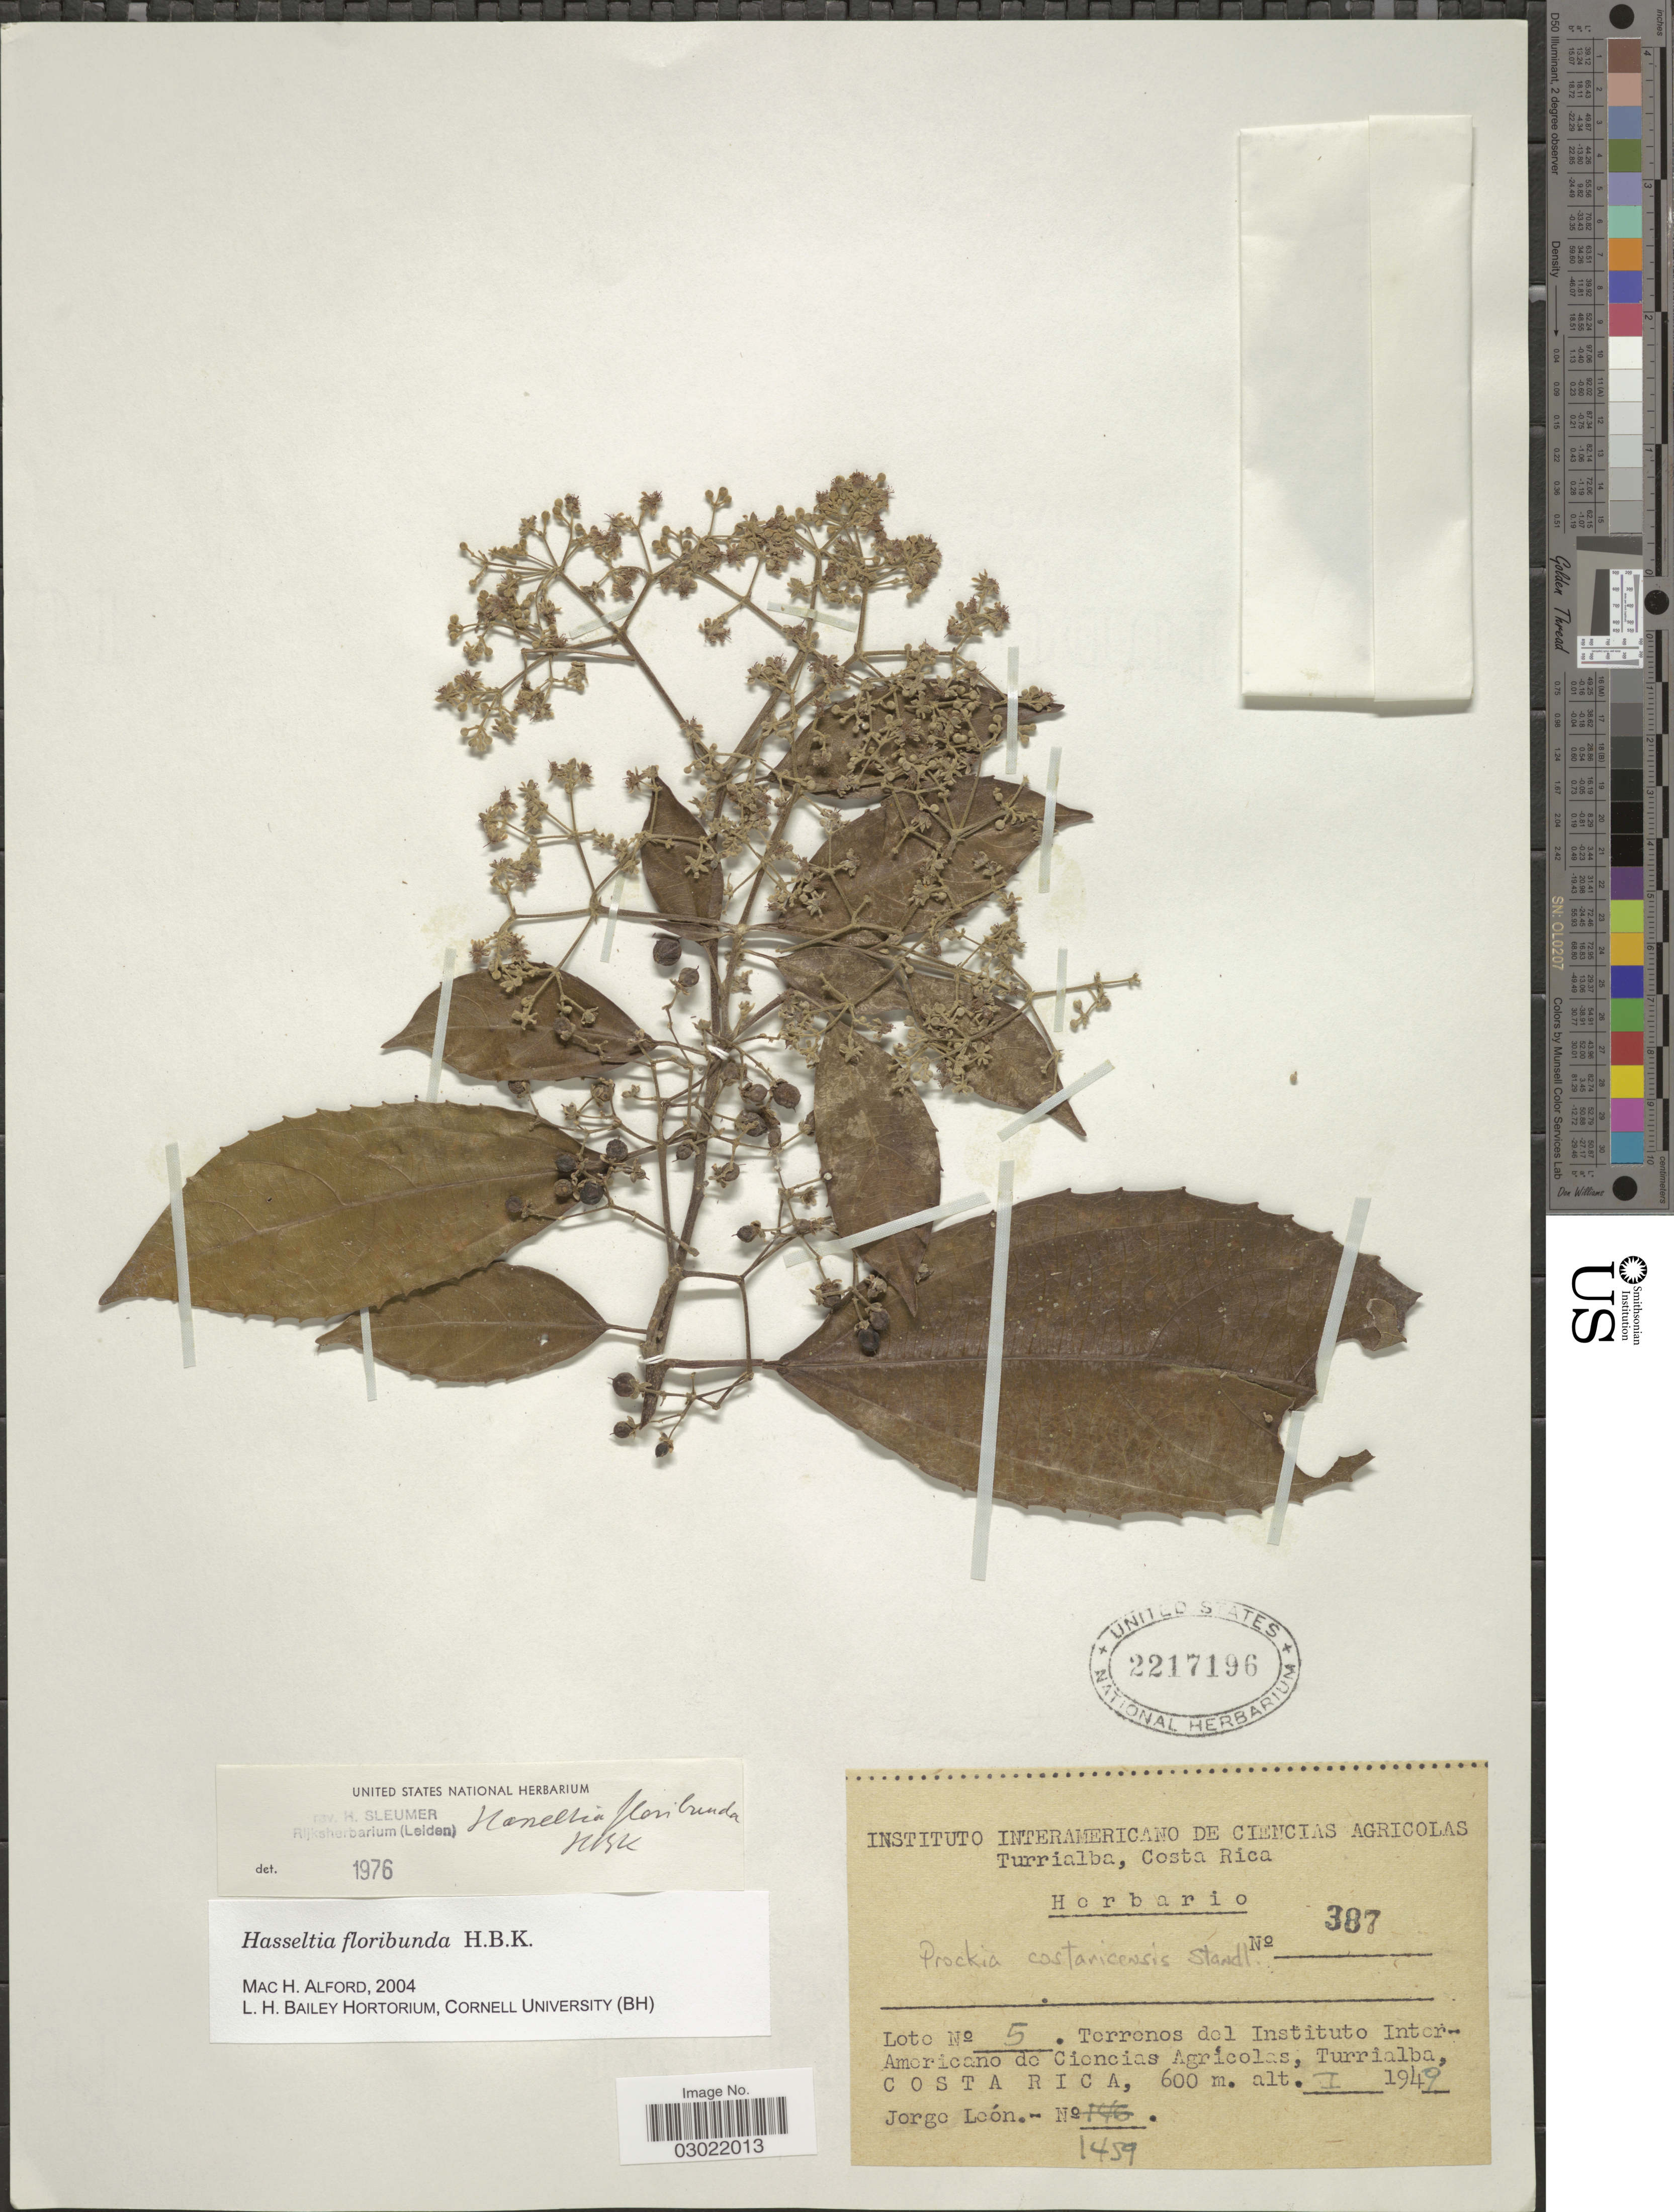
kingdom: Plantae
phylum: Tracheophyta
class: Magnoliopsida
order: Malpighiales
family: Salicaceae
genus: Hasseltia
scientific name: Hasseltia floribunda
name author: Kunth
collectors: J. León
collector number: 1459/387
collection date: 1949-01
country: Costa Rica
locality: Terrenos del Instituto Inter-Americano de Ciencias Agricolas, Turrialba.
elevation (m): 600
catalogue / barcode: US 2217196